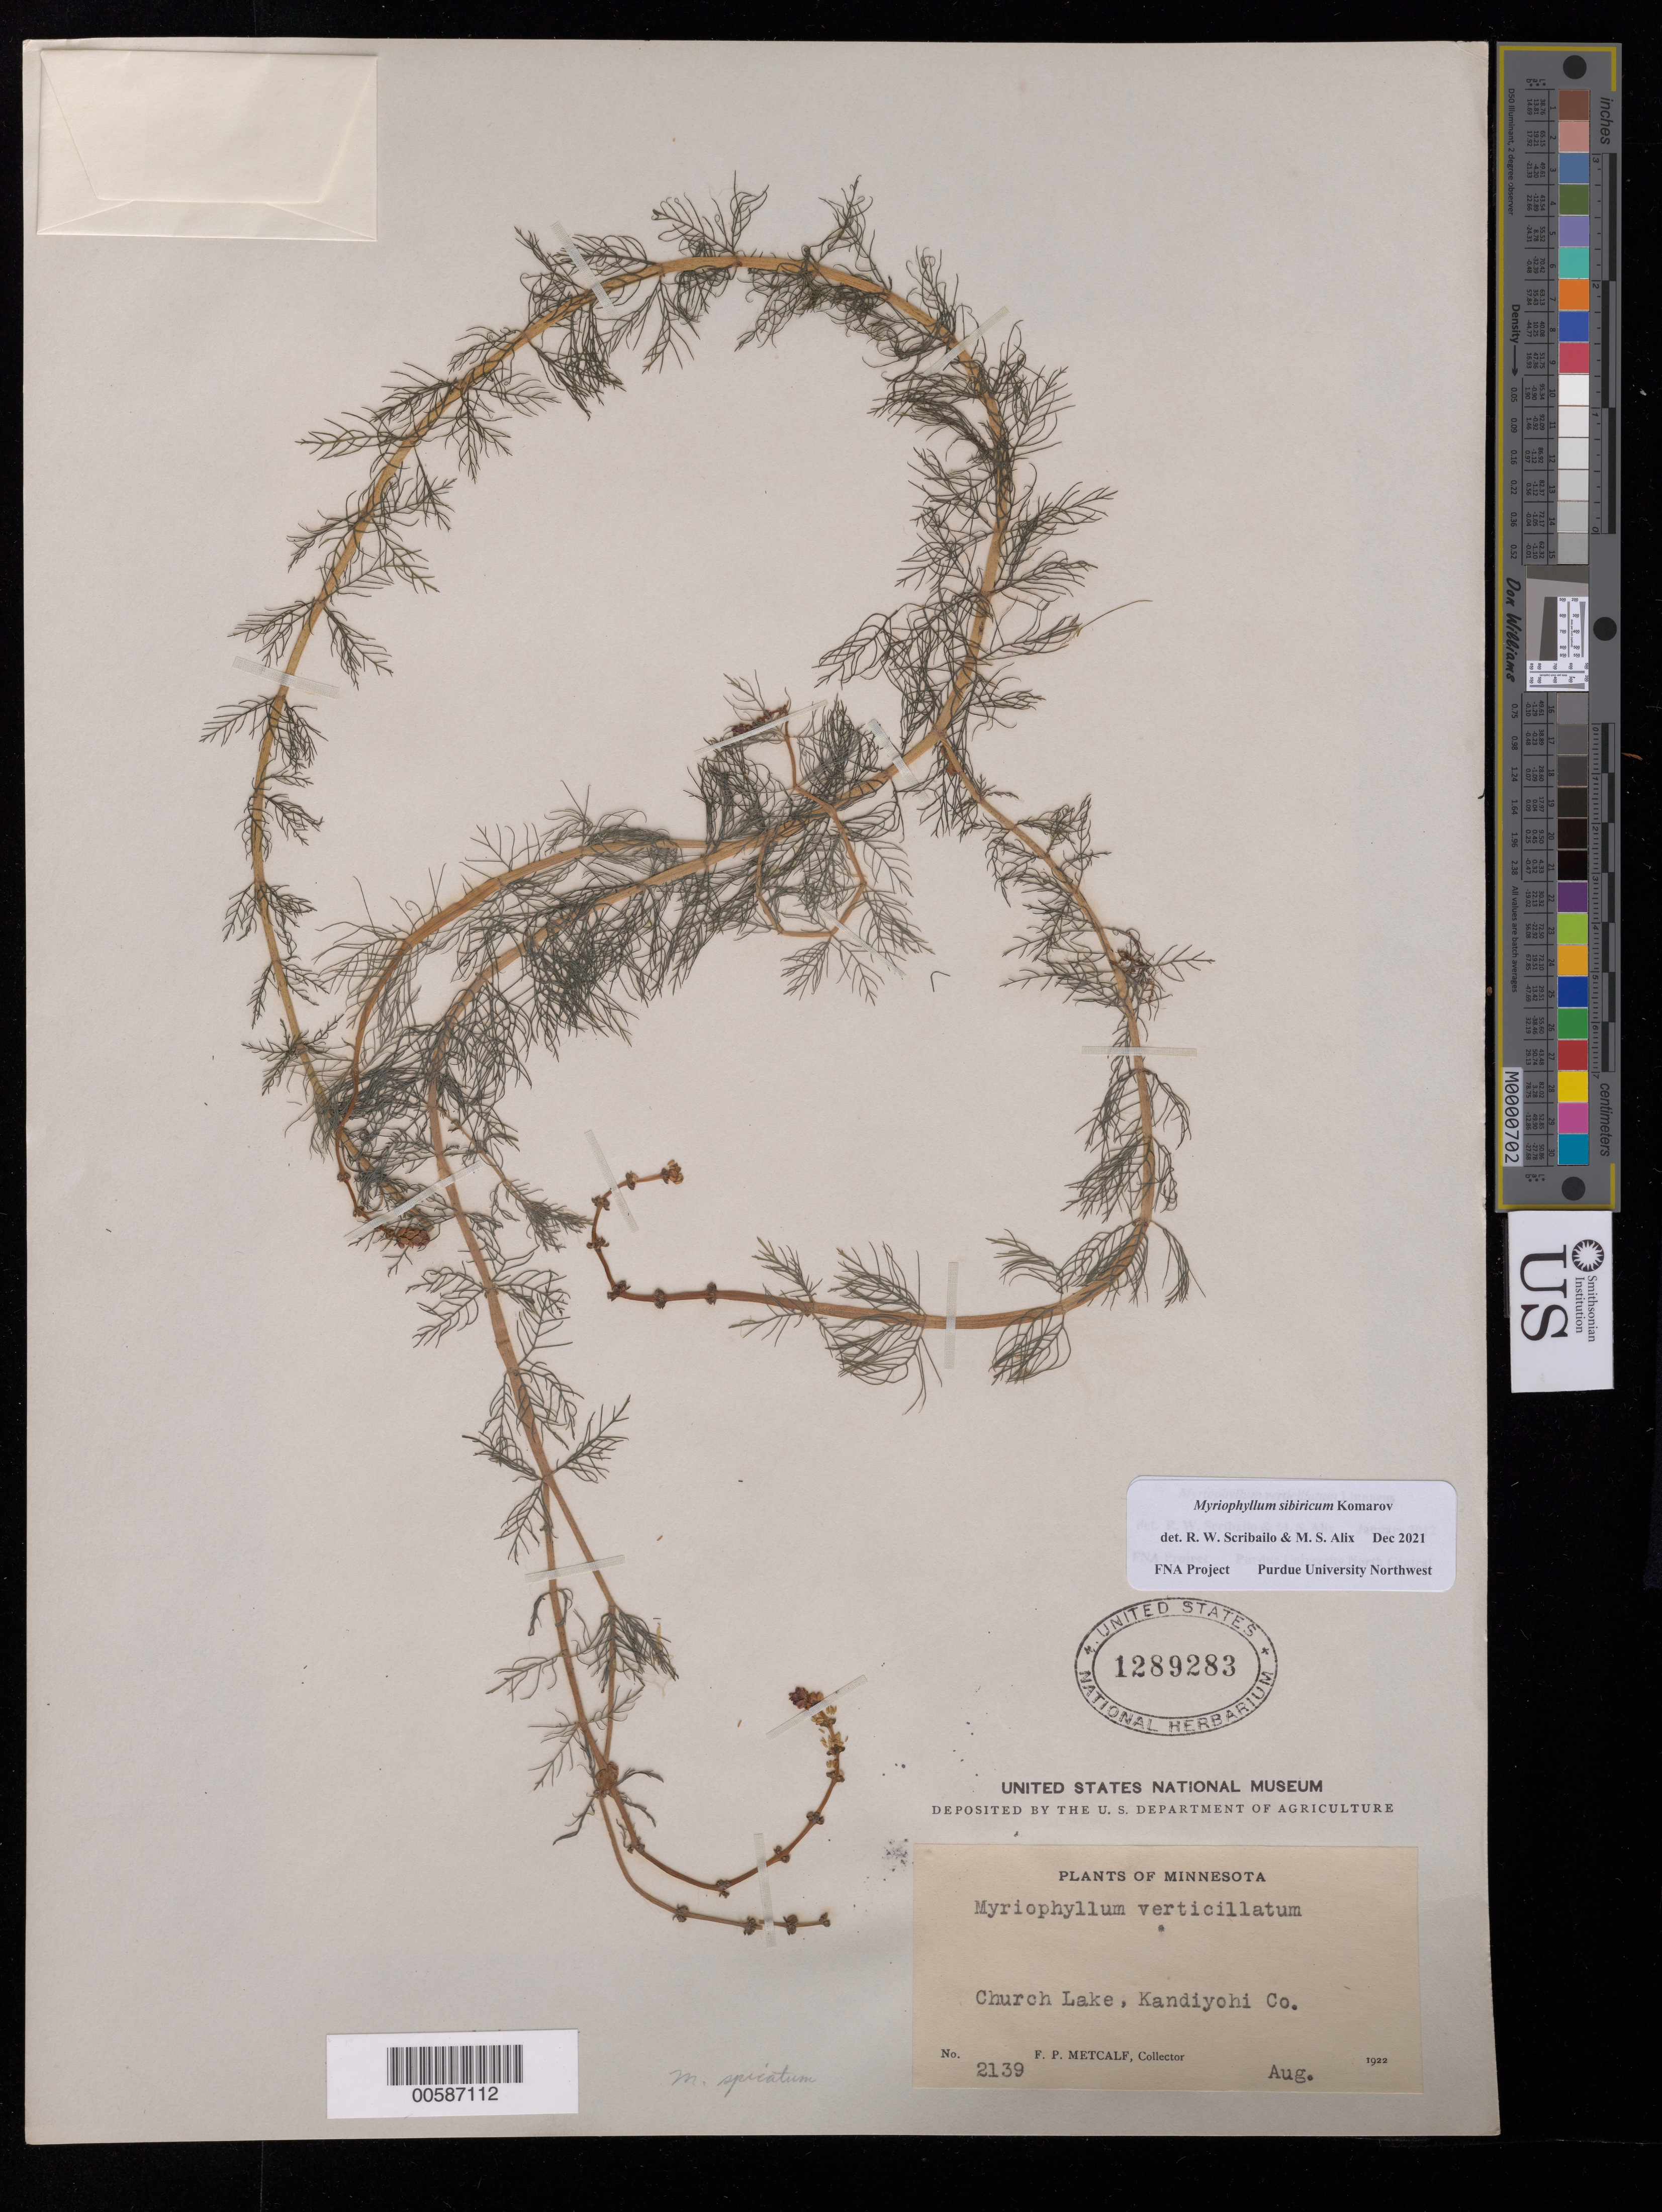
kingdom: Plantae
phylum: Tracheophyta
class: Magnoliopsida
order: Saxifragales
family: Haloragaceae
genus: Myriophyllum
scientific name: Myriophyllum sibiricum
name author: Kom.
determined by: Scribailo, R. W.; Alix, M. S.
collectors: F. P. Metcalf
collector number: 2139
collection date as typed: Aug 1922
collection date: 1922-08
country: United States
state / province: Minnesota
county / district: Kandiyohi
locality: Church Lake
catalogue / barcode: US 1289283